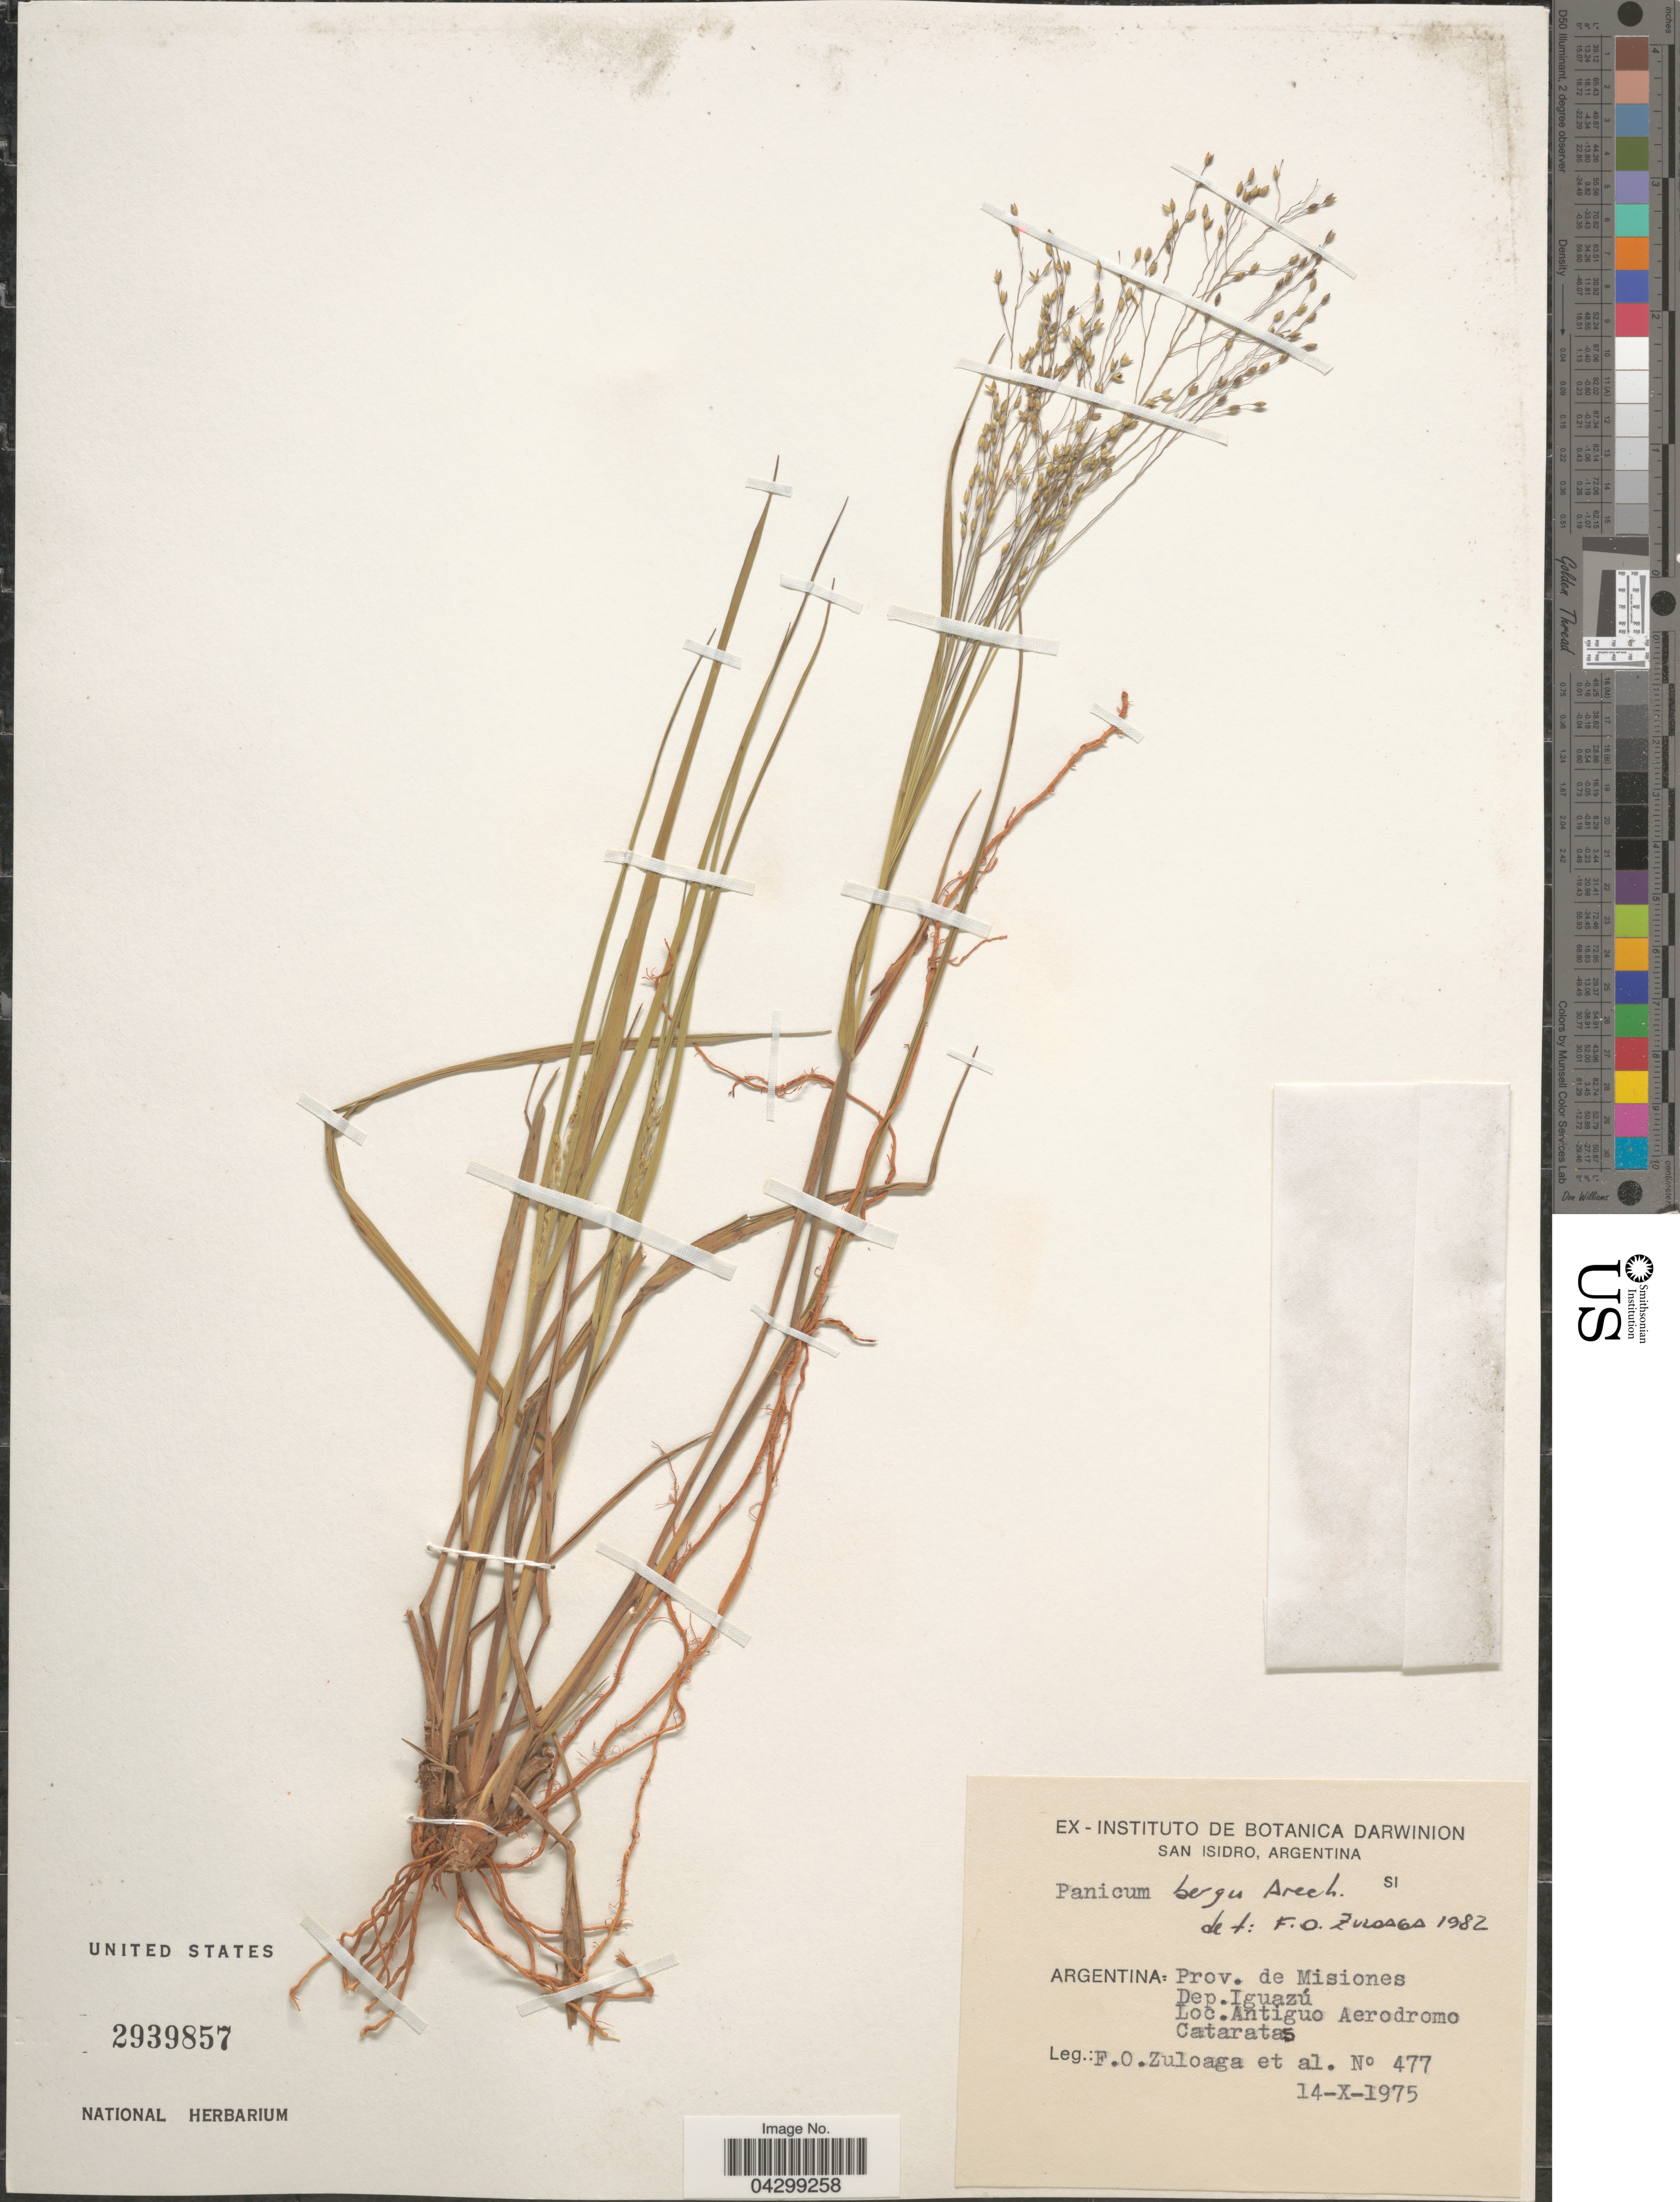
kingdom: Plantae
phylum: Tracheophyta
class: Liliopsida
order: Poales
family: Poaceae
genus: Panicum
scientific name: Panicum bergii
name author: Arechav.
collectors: F. O. Zuloaga & et al.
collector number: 477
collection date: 1975-10-14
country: Argentina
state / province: Misiones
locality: Dep. Iguazú. Antiguo Aerodromo Cataratas.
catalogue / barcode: US 2939857